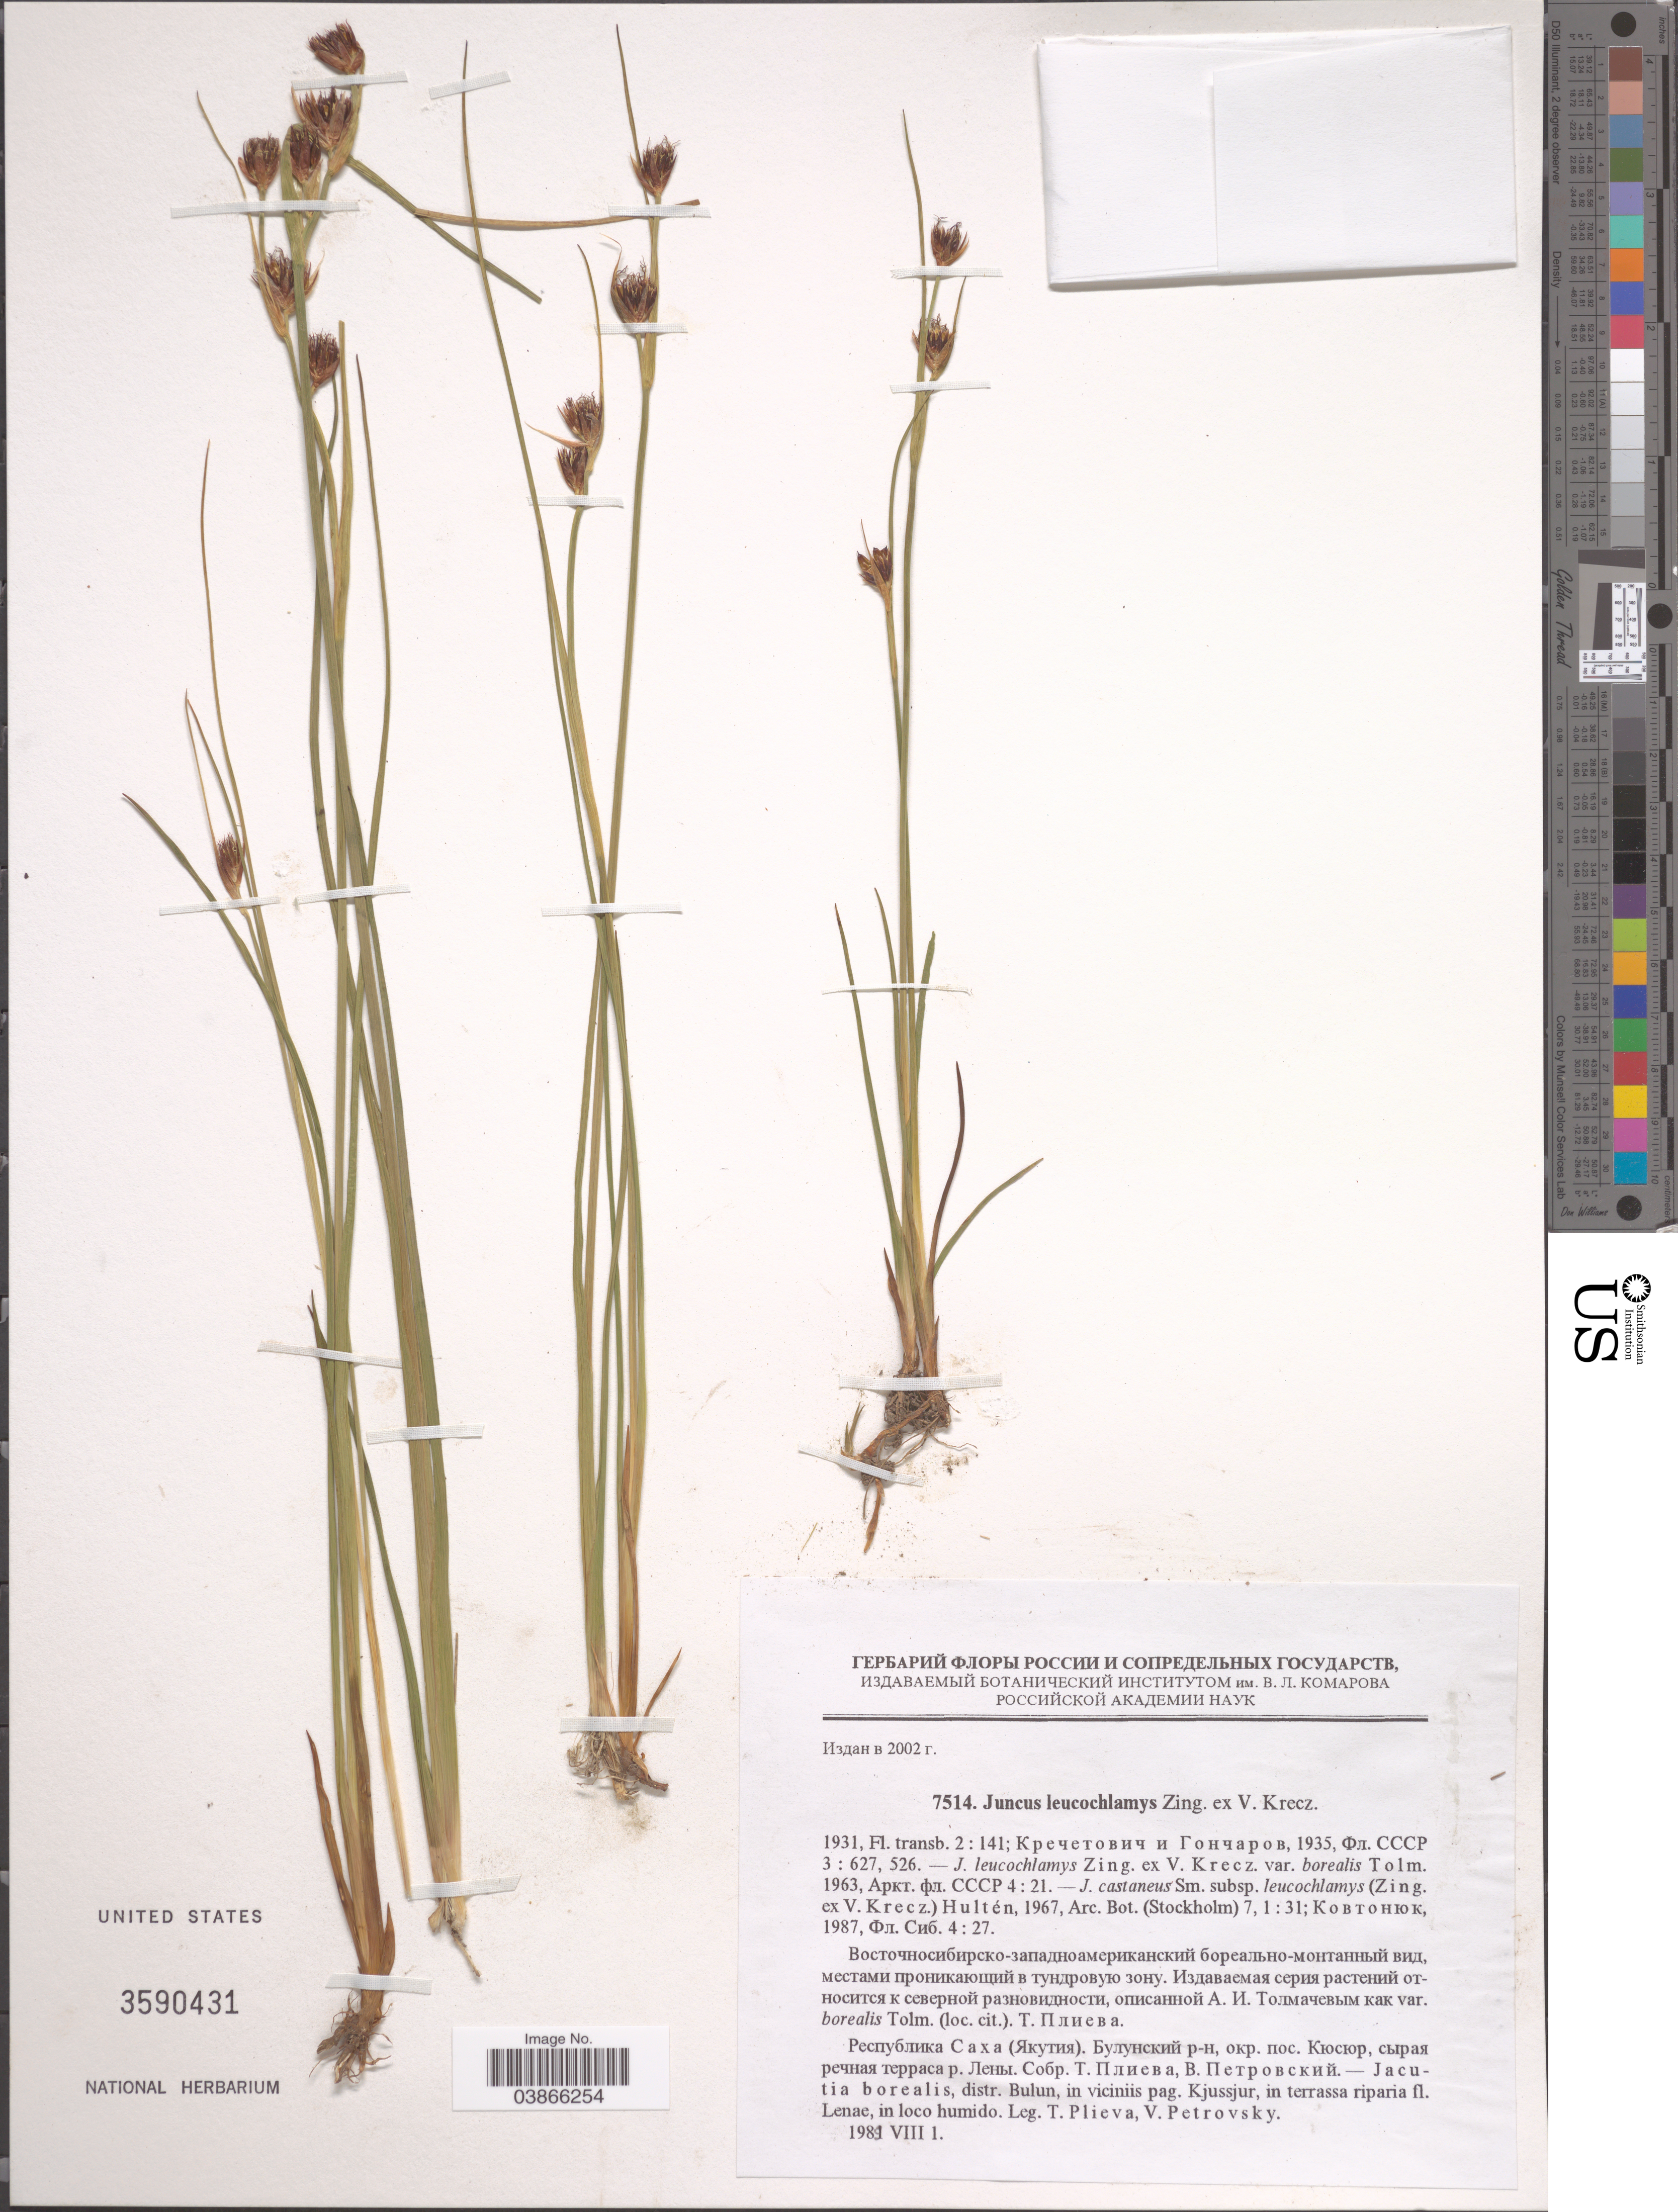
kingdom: Plantae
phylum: Tracheophyta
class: Liliopsida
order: Poales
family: Juncaceae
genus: Juncus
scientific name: Juncus leucochlamys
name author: V.J. Zinger ex V.I. Krecz.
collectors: T. Plieva & V. Petrovsky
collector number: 7514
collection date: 1982-08-01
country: Russian Federation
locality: Jacutia borealis, distr. Bulun, in viciniis pag. Kjussjur, in terrassa riparia fl. Lenae.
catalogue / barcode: US 3590431